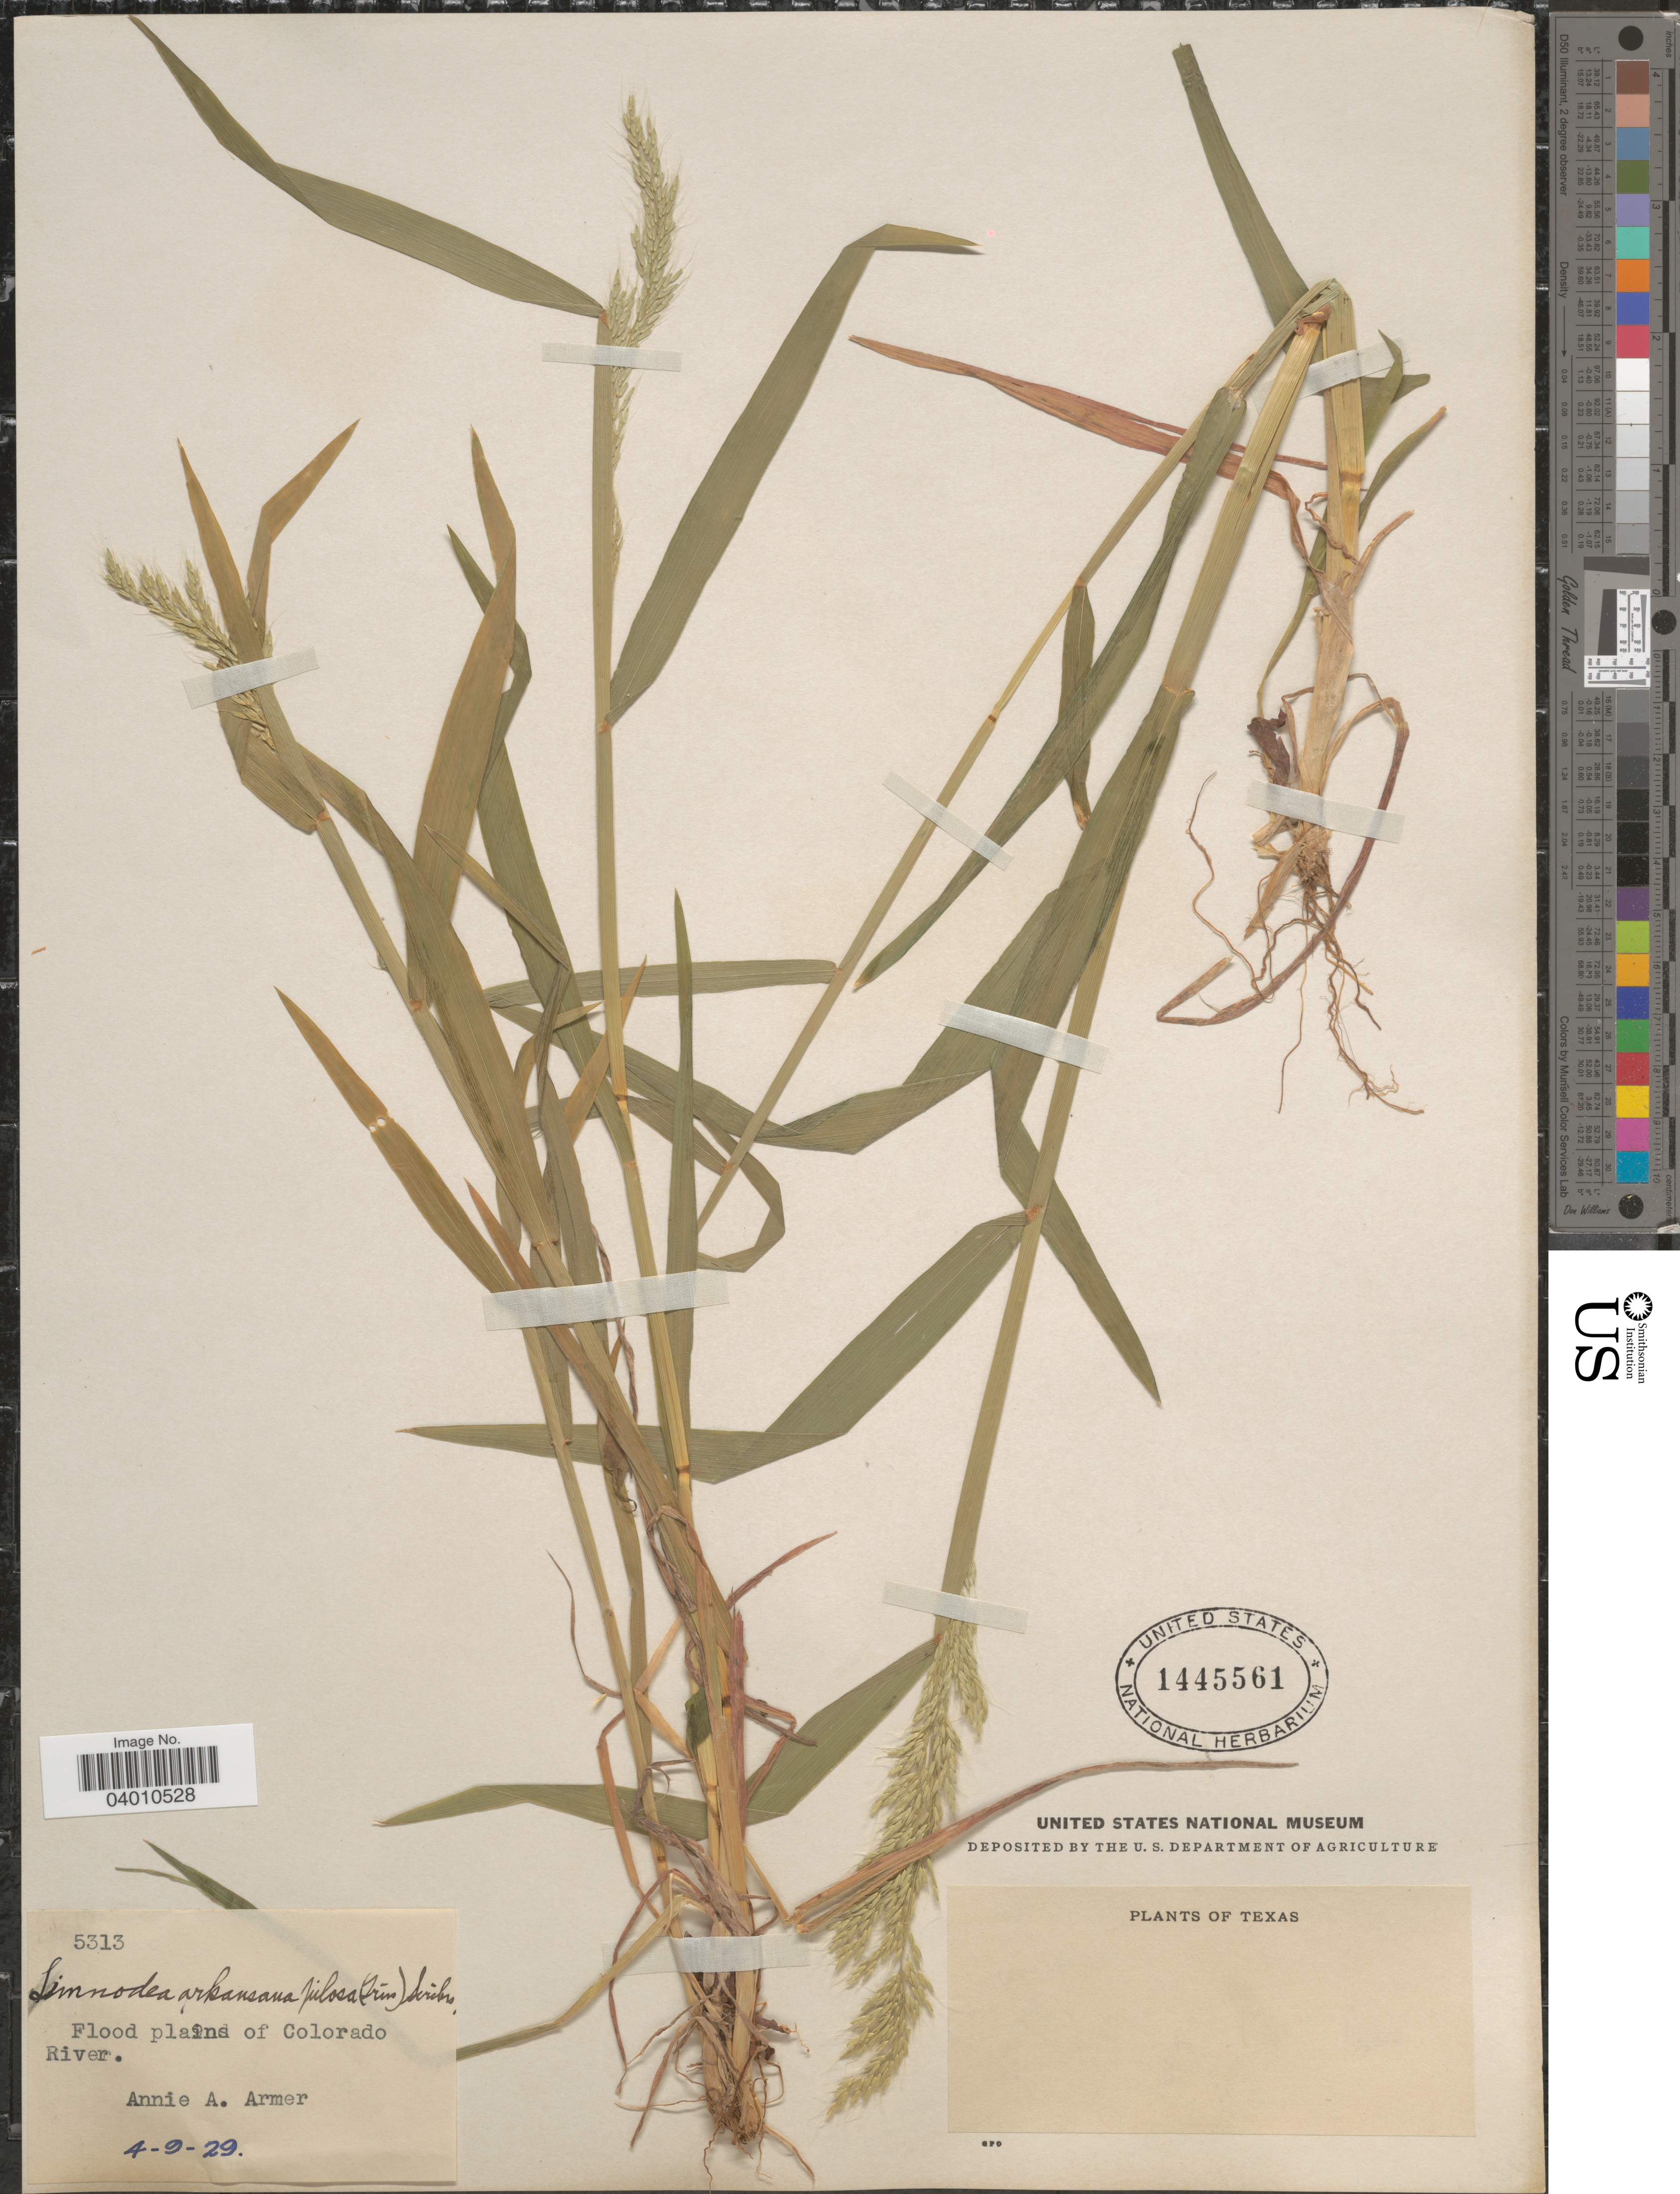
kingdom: Plantae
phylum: Tracheophyta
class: Liliopsida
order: Poales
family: Poaceae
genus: Limnodea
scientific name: Limnodea arkansana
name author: (Nutt.) L.H. Dewey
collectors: A. Armer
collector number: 5313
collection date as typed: Transcribed d/m/y: 9/4/29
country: United States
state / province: Texas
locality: Flood plains of Colorado River.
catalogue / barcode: US 1445561